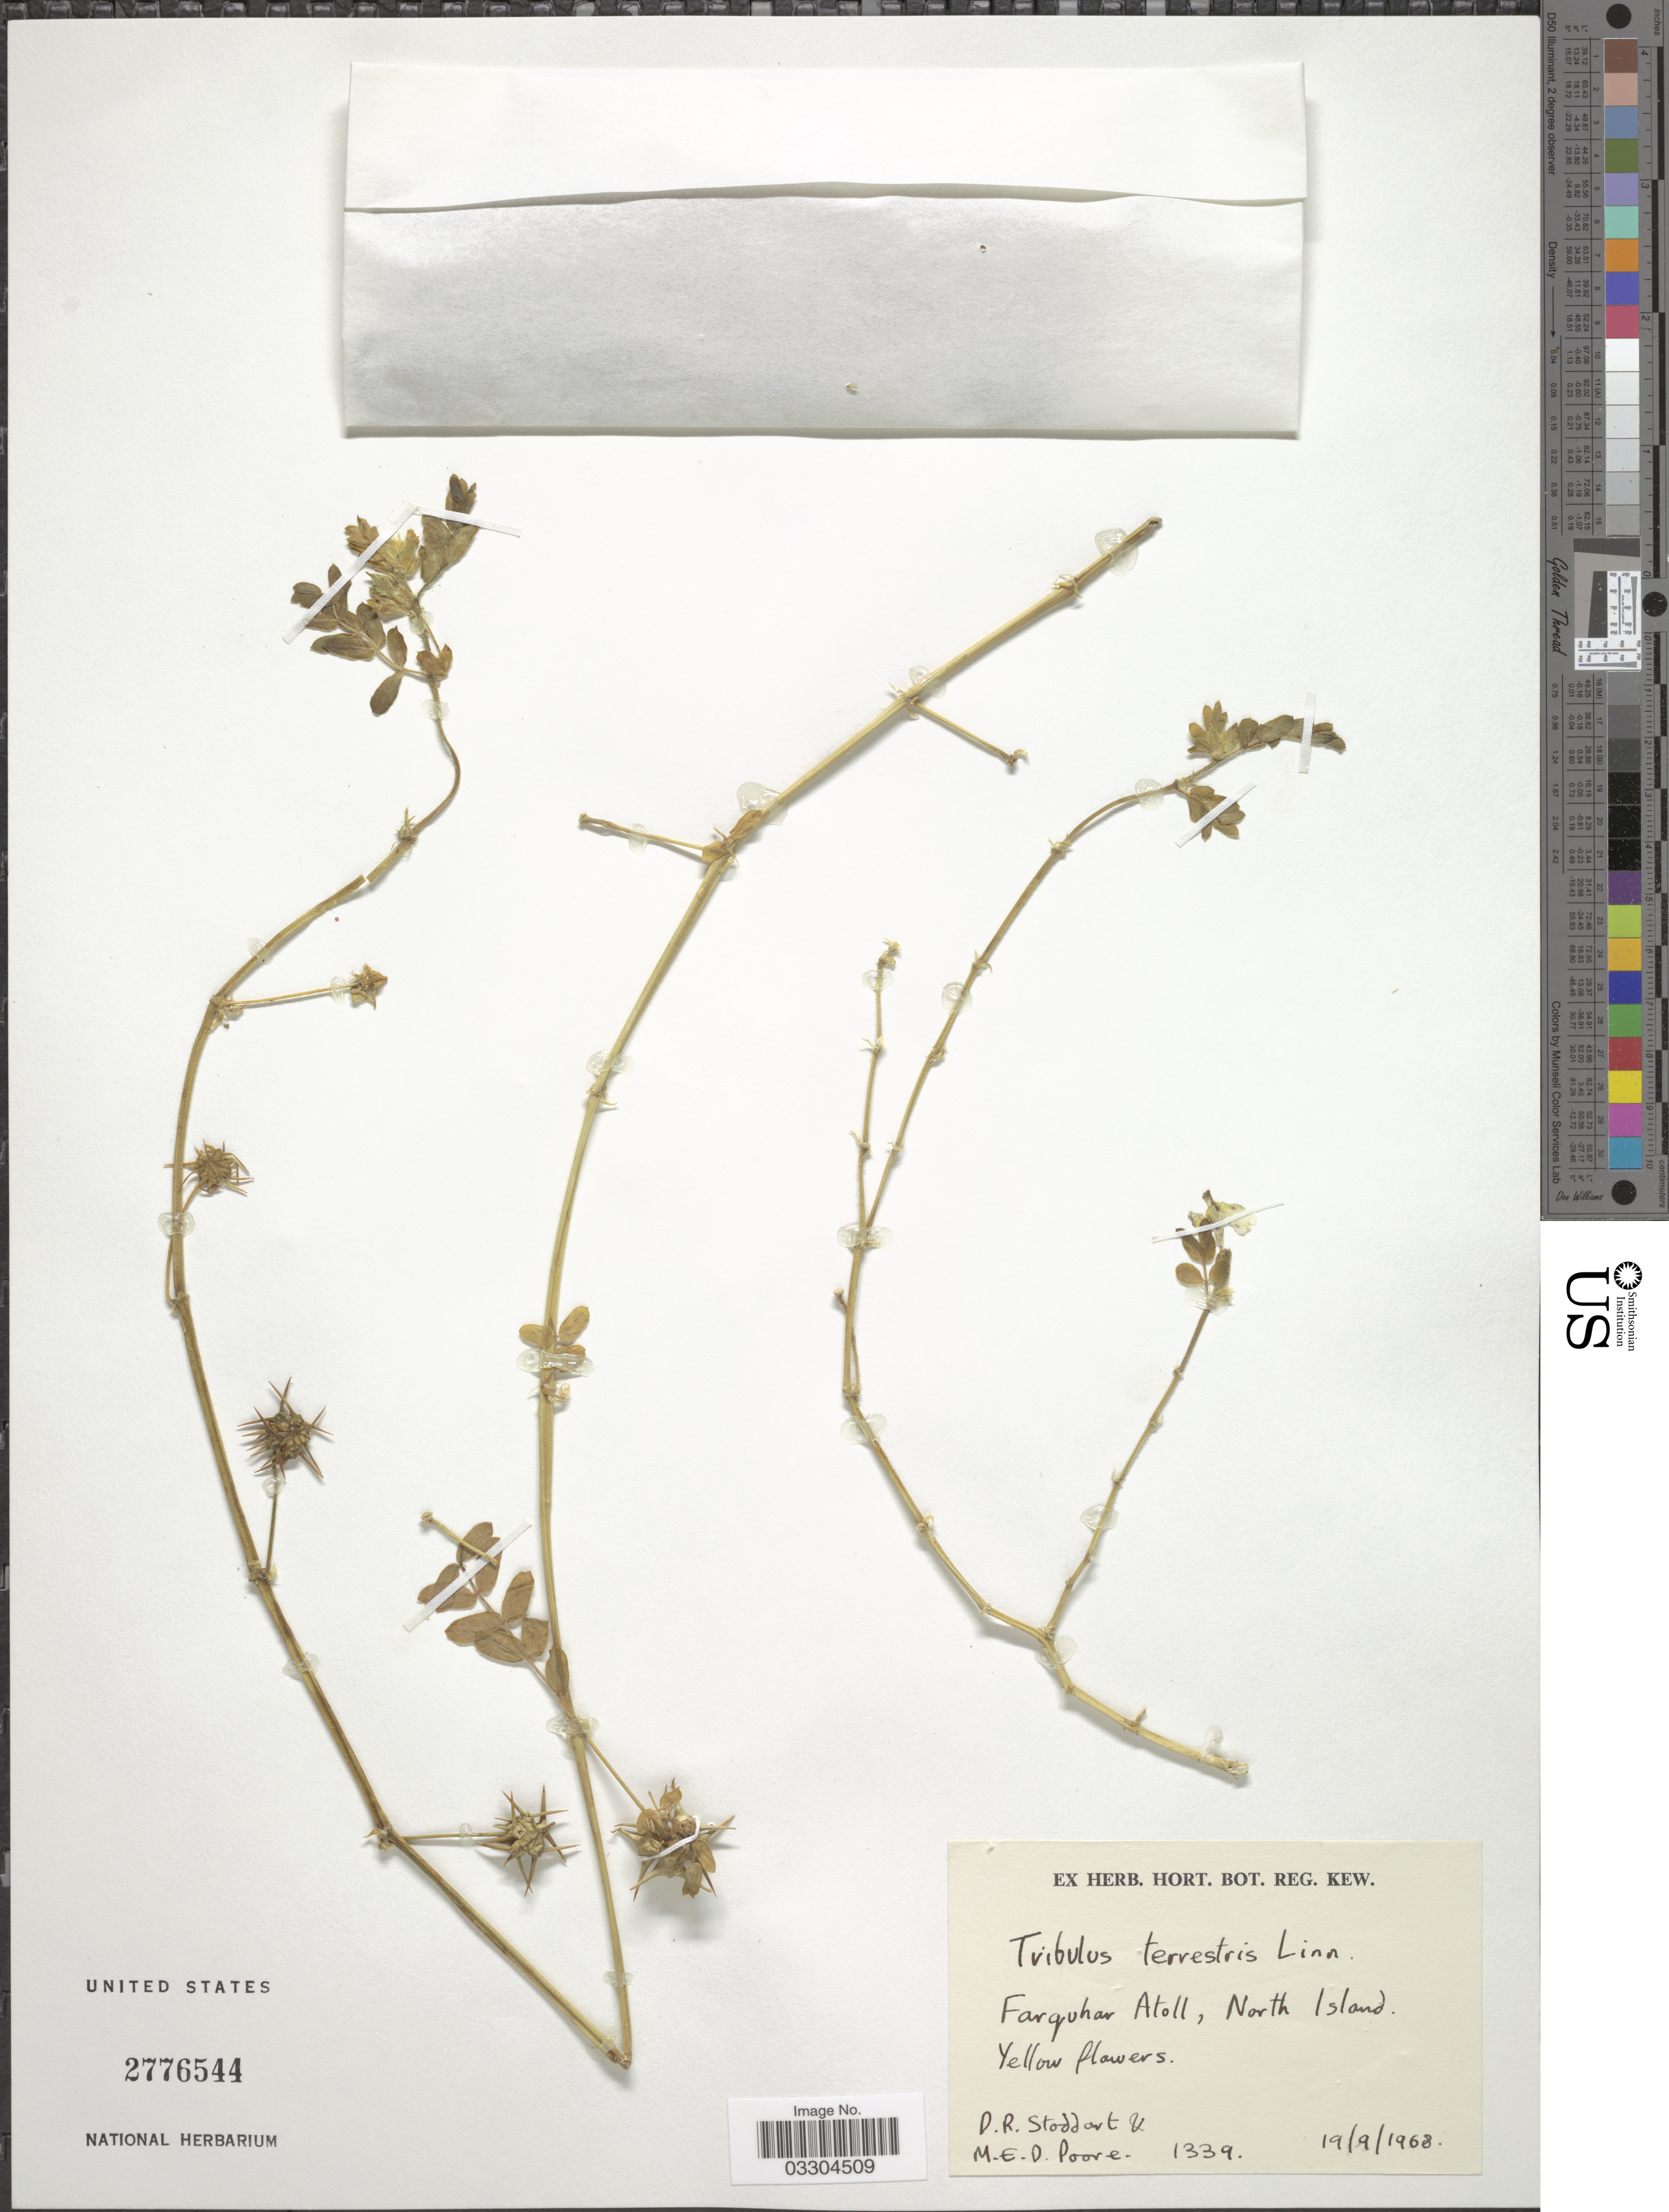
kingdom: Plantae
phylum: Tracheophyta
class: Magnoliopsida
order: Zygophyllales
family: Zygophyllaceae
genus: Tribulus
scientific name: Tribulus terrestris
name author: L.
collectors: D. R. Stoddart & M. E. D. Poore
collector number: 1339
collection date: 1968-09-19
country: Seychelles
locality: Farquhar Atoll, North Island.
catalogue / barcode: US 2776544